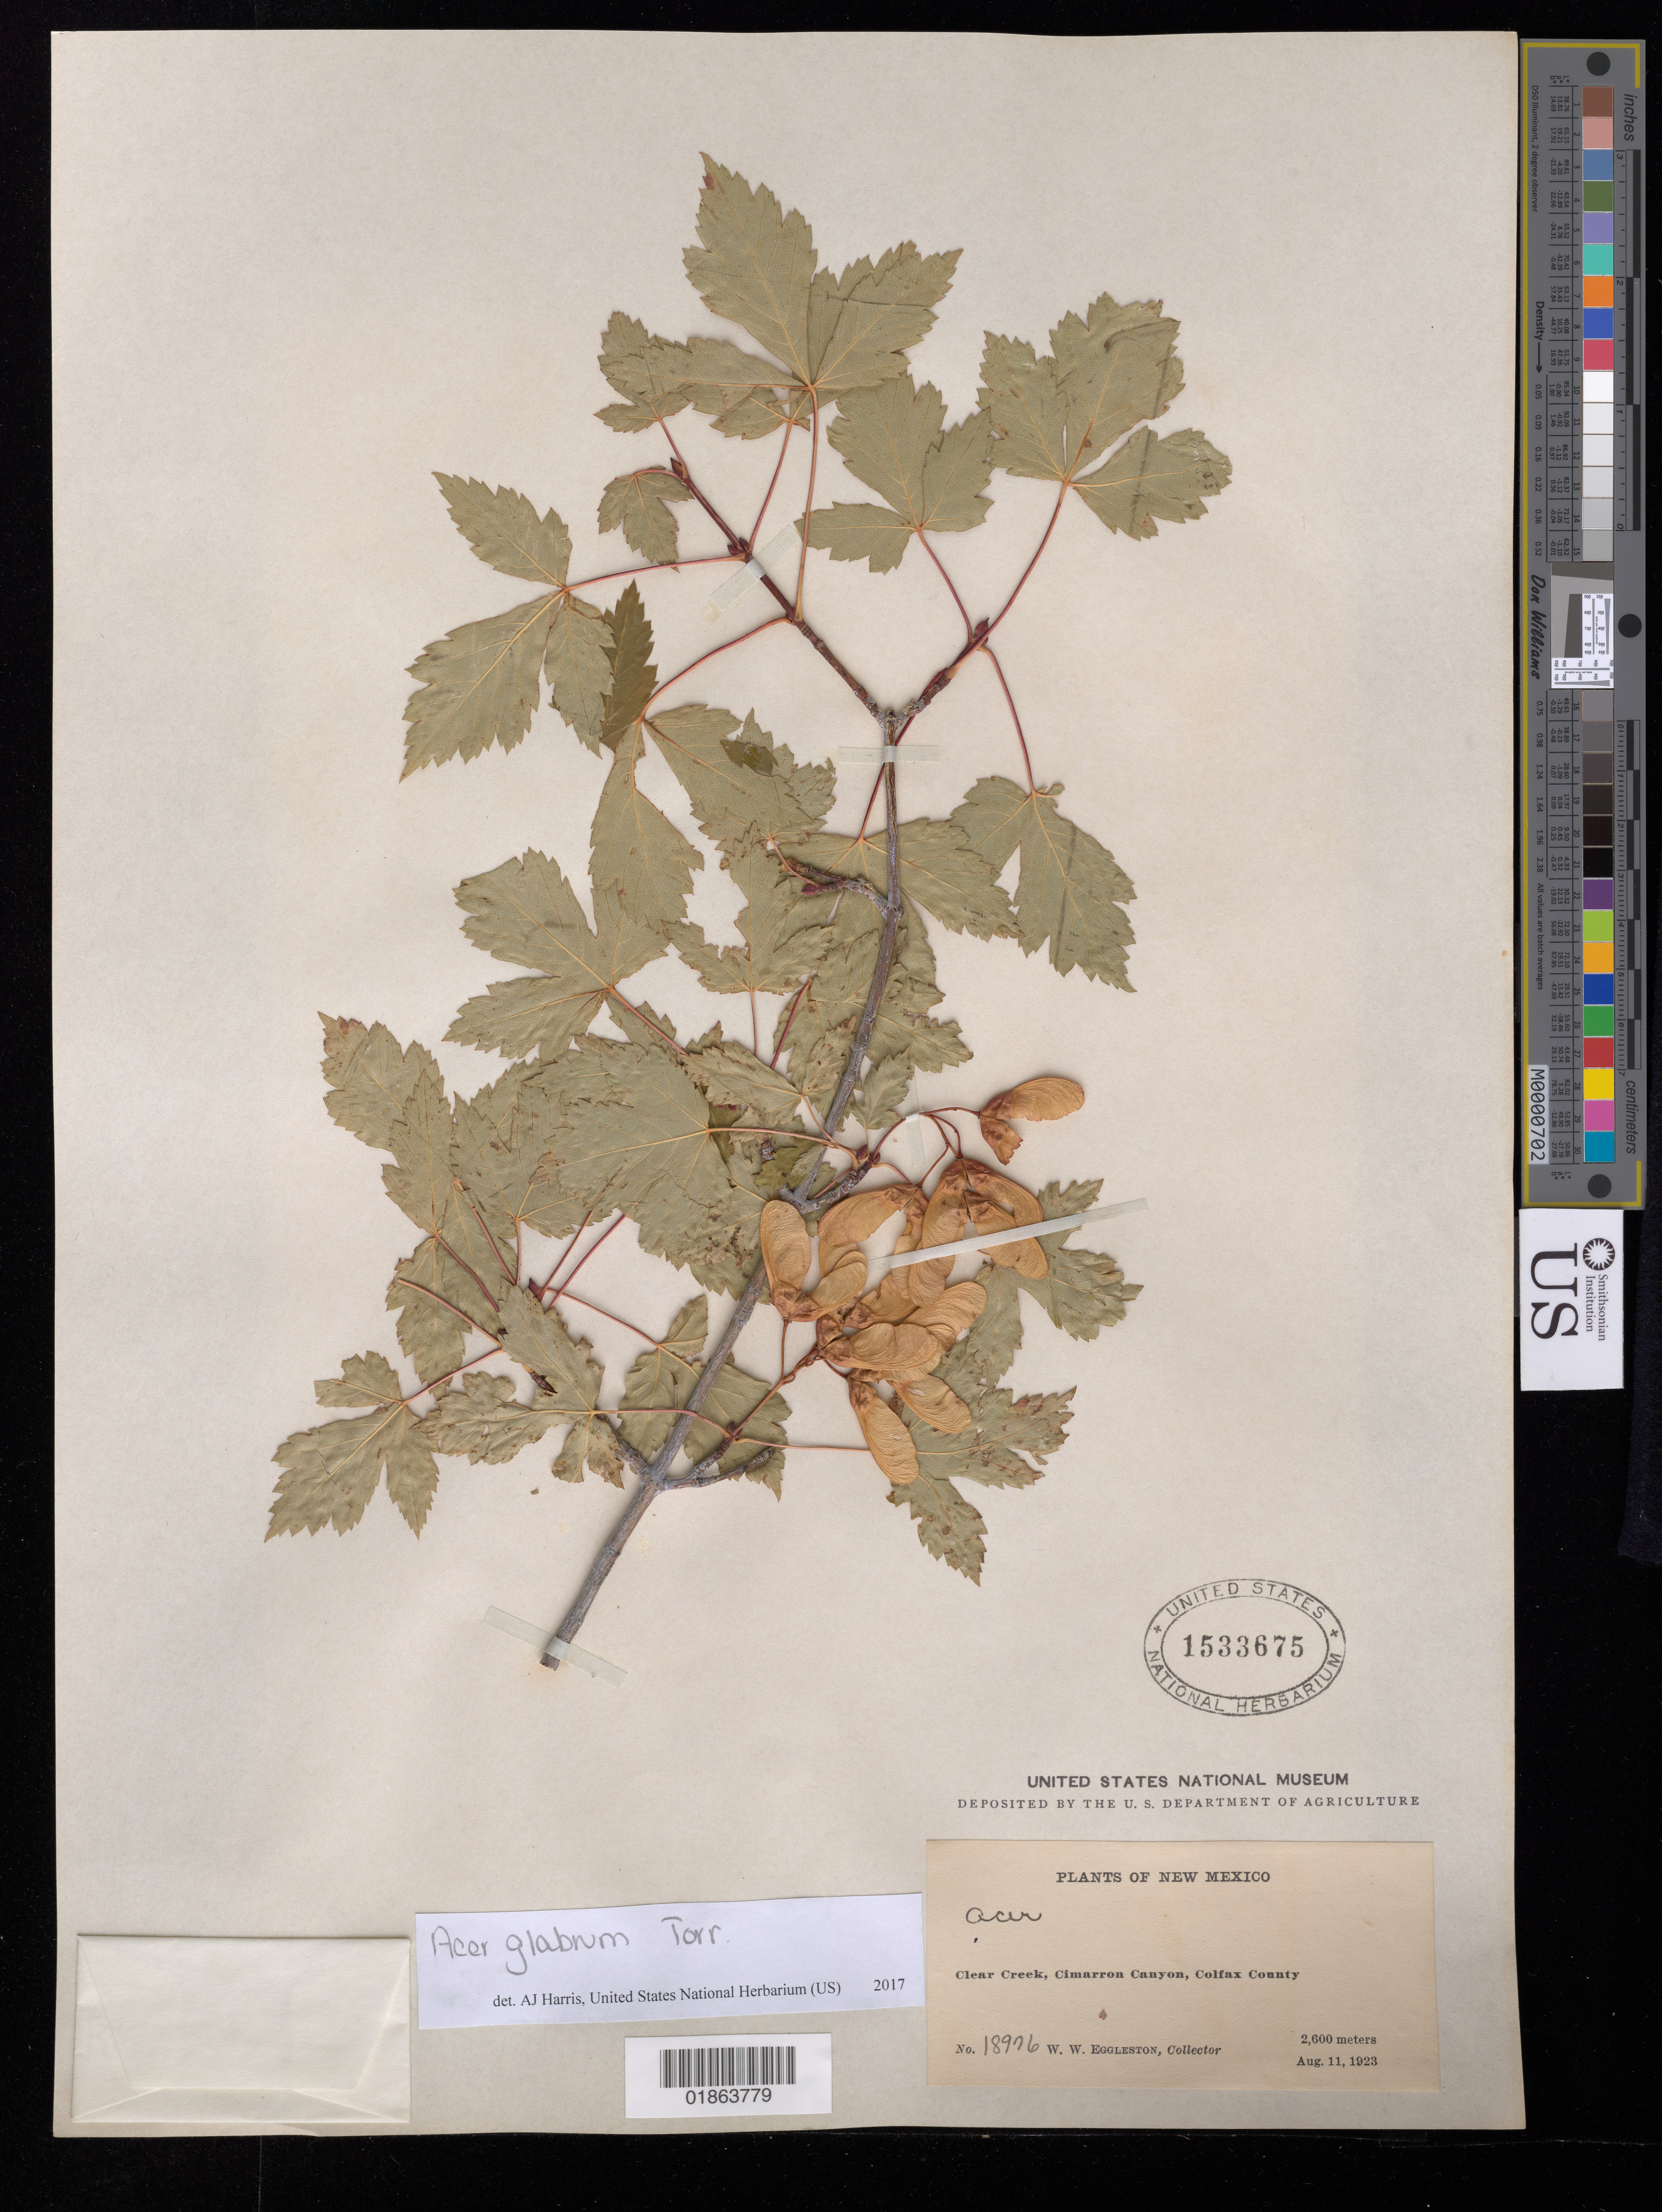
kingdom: Plantae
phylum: Tracheophyta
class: Magnoliopsida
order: Sapindales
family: Sapindaceae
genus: Acer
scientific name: Acer glabrum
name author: Torr.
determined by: Harris, A. J., (UNITED STATES)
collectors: W. W. Eggleston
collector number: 18976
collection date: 1923-08-11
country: United States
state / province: New Mexico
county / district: Colfax County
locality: Clear Creek, Cimmarron Canyon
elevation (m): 2000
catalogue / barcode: US 1533675